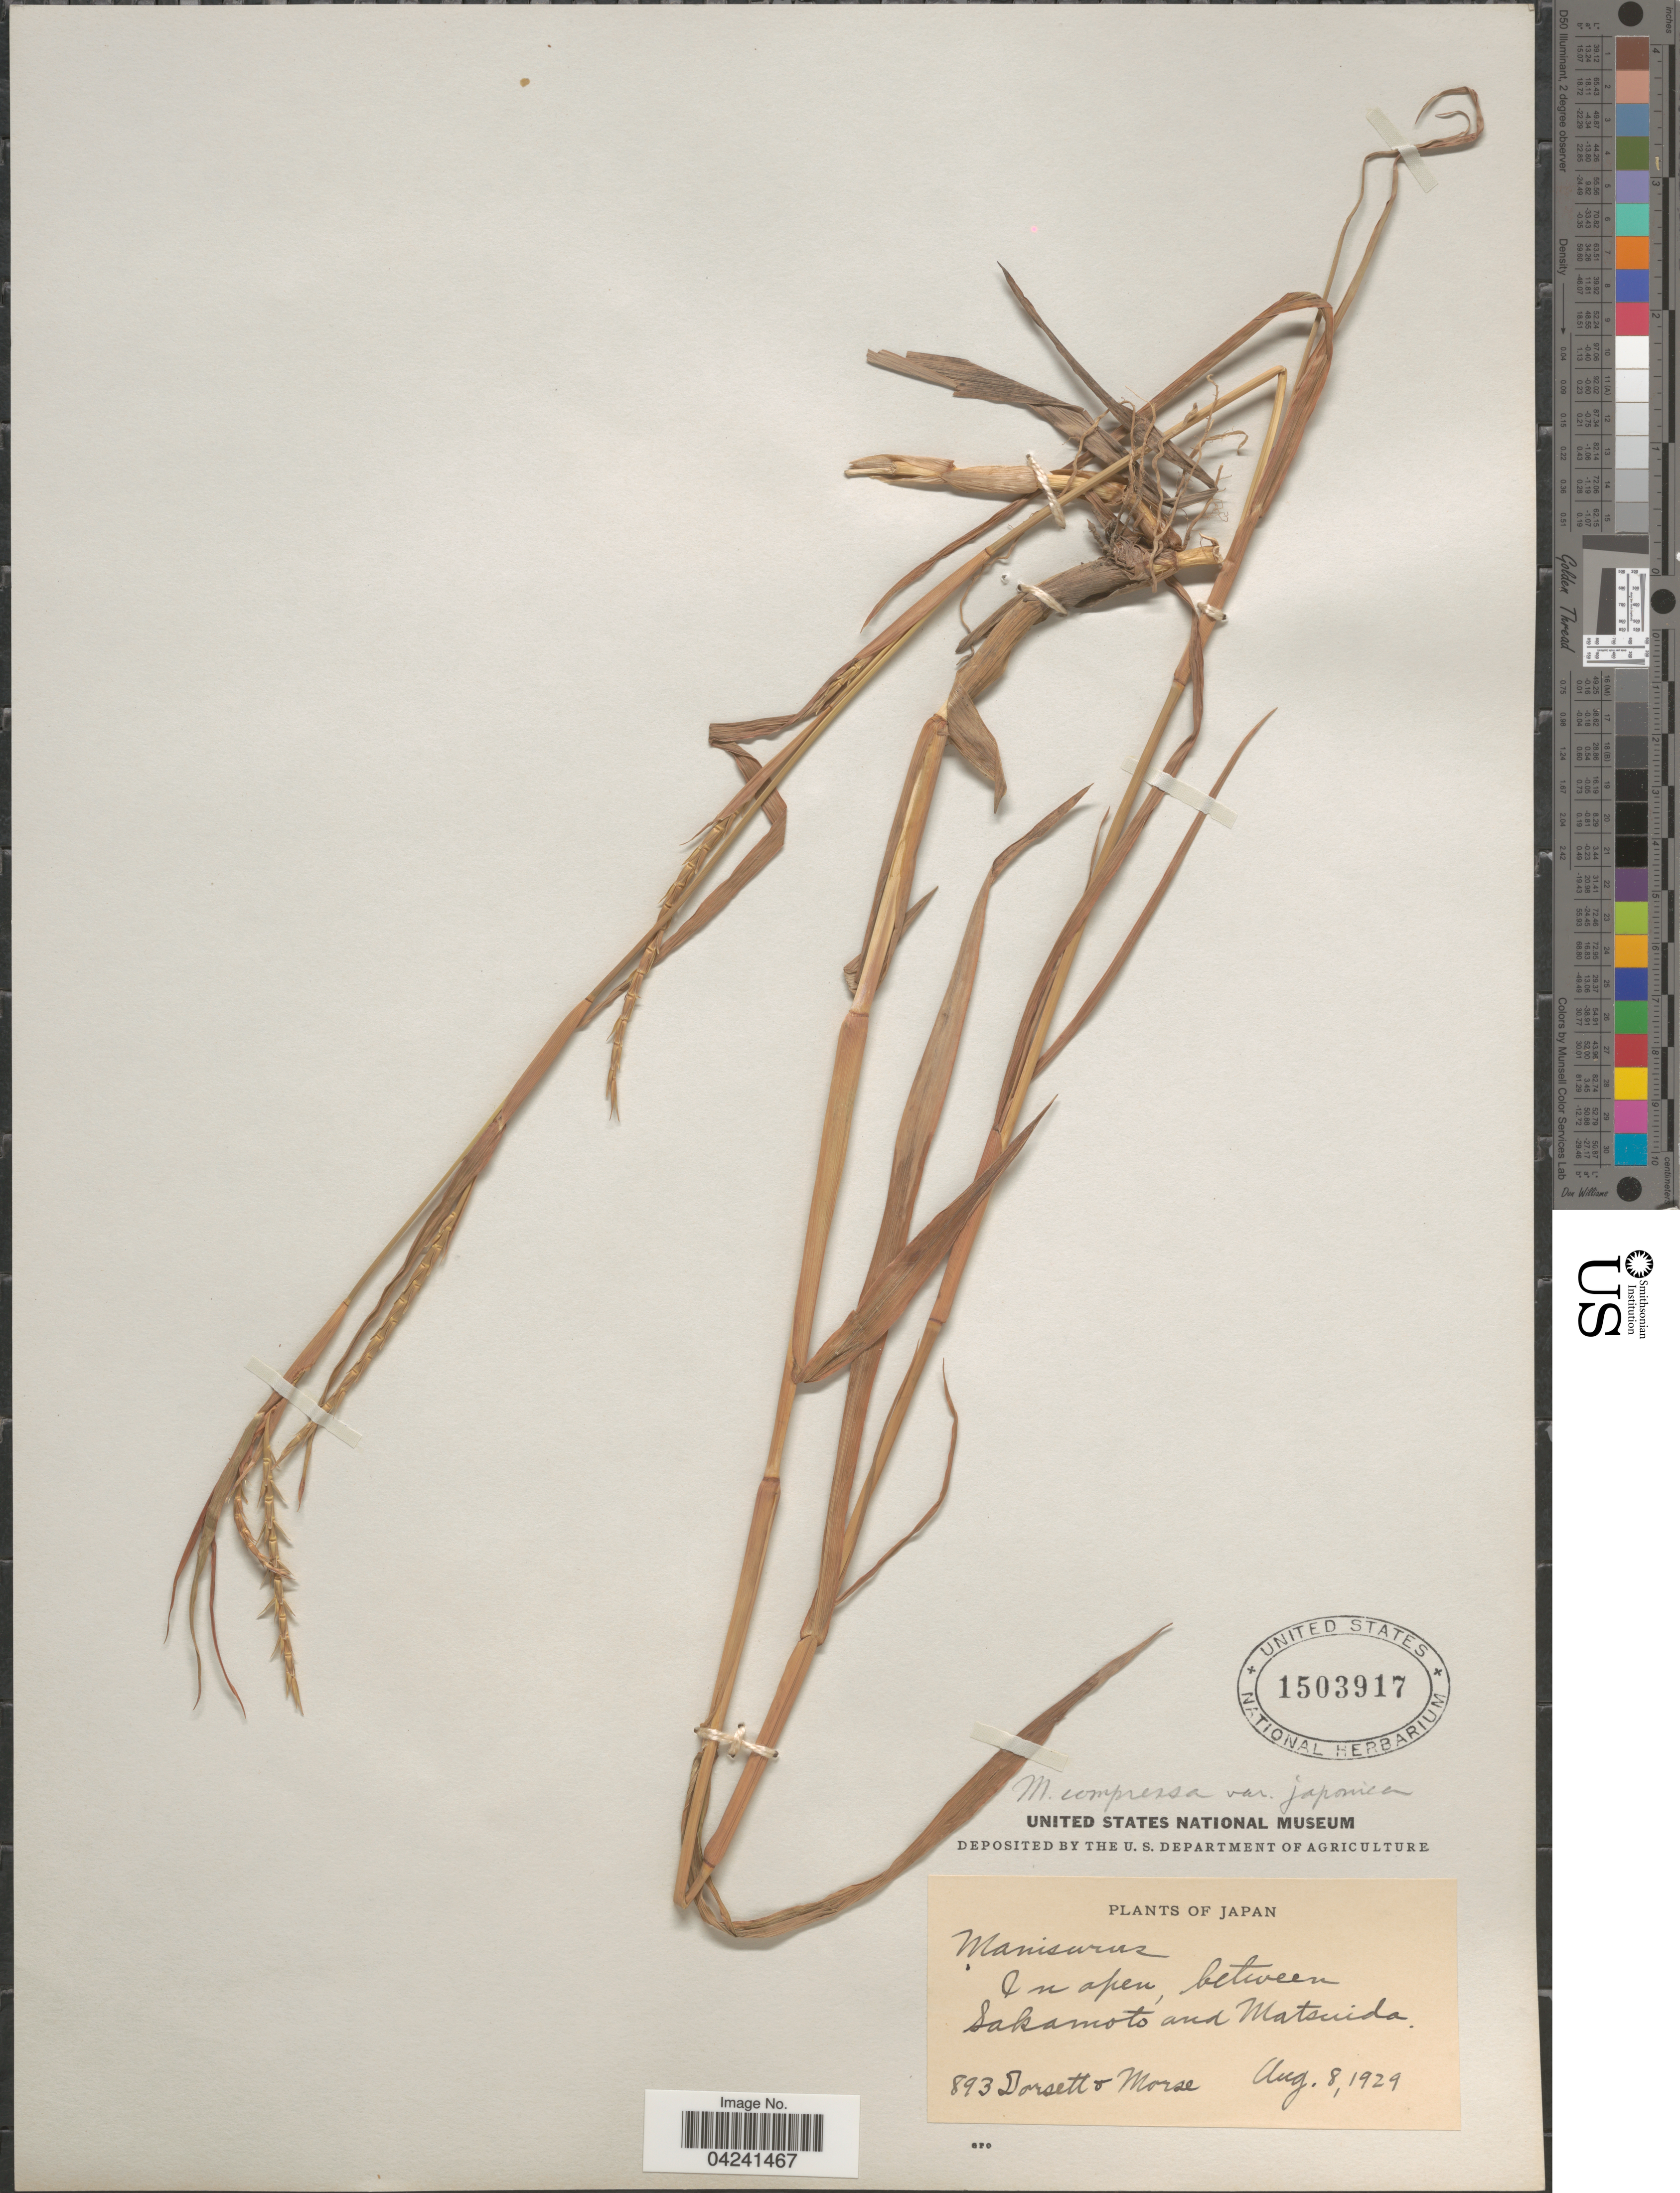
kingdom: Plantae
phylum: Tracheophyta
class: Liliopsida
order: Poales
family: Poaceae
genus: Hemarthria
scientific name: Hemarthria compressa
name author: (L.) R. Br.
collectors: -- Dorsett & -. Morse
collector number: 893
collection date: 1929-08-08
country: Japan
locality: In open, between Sakamoto and Matsuida.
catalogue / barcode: US 1503917